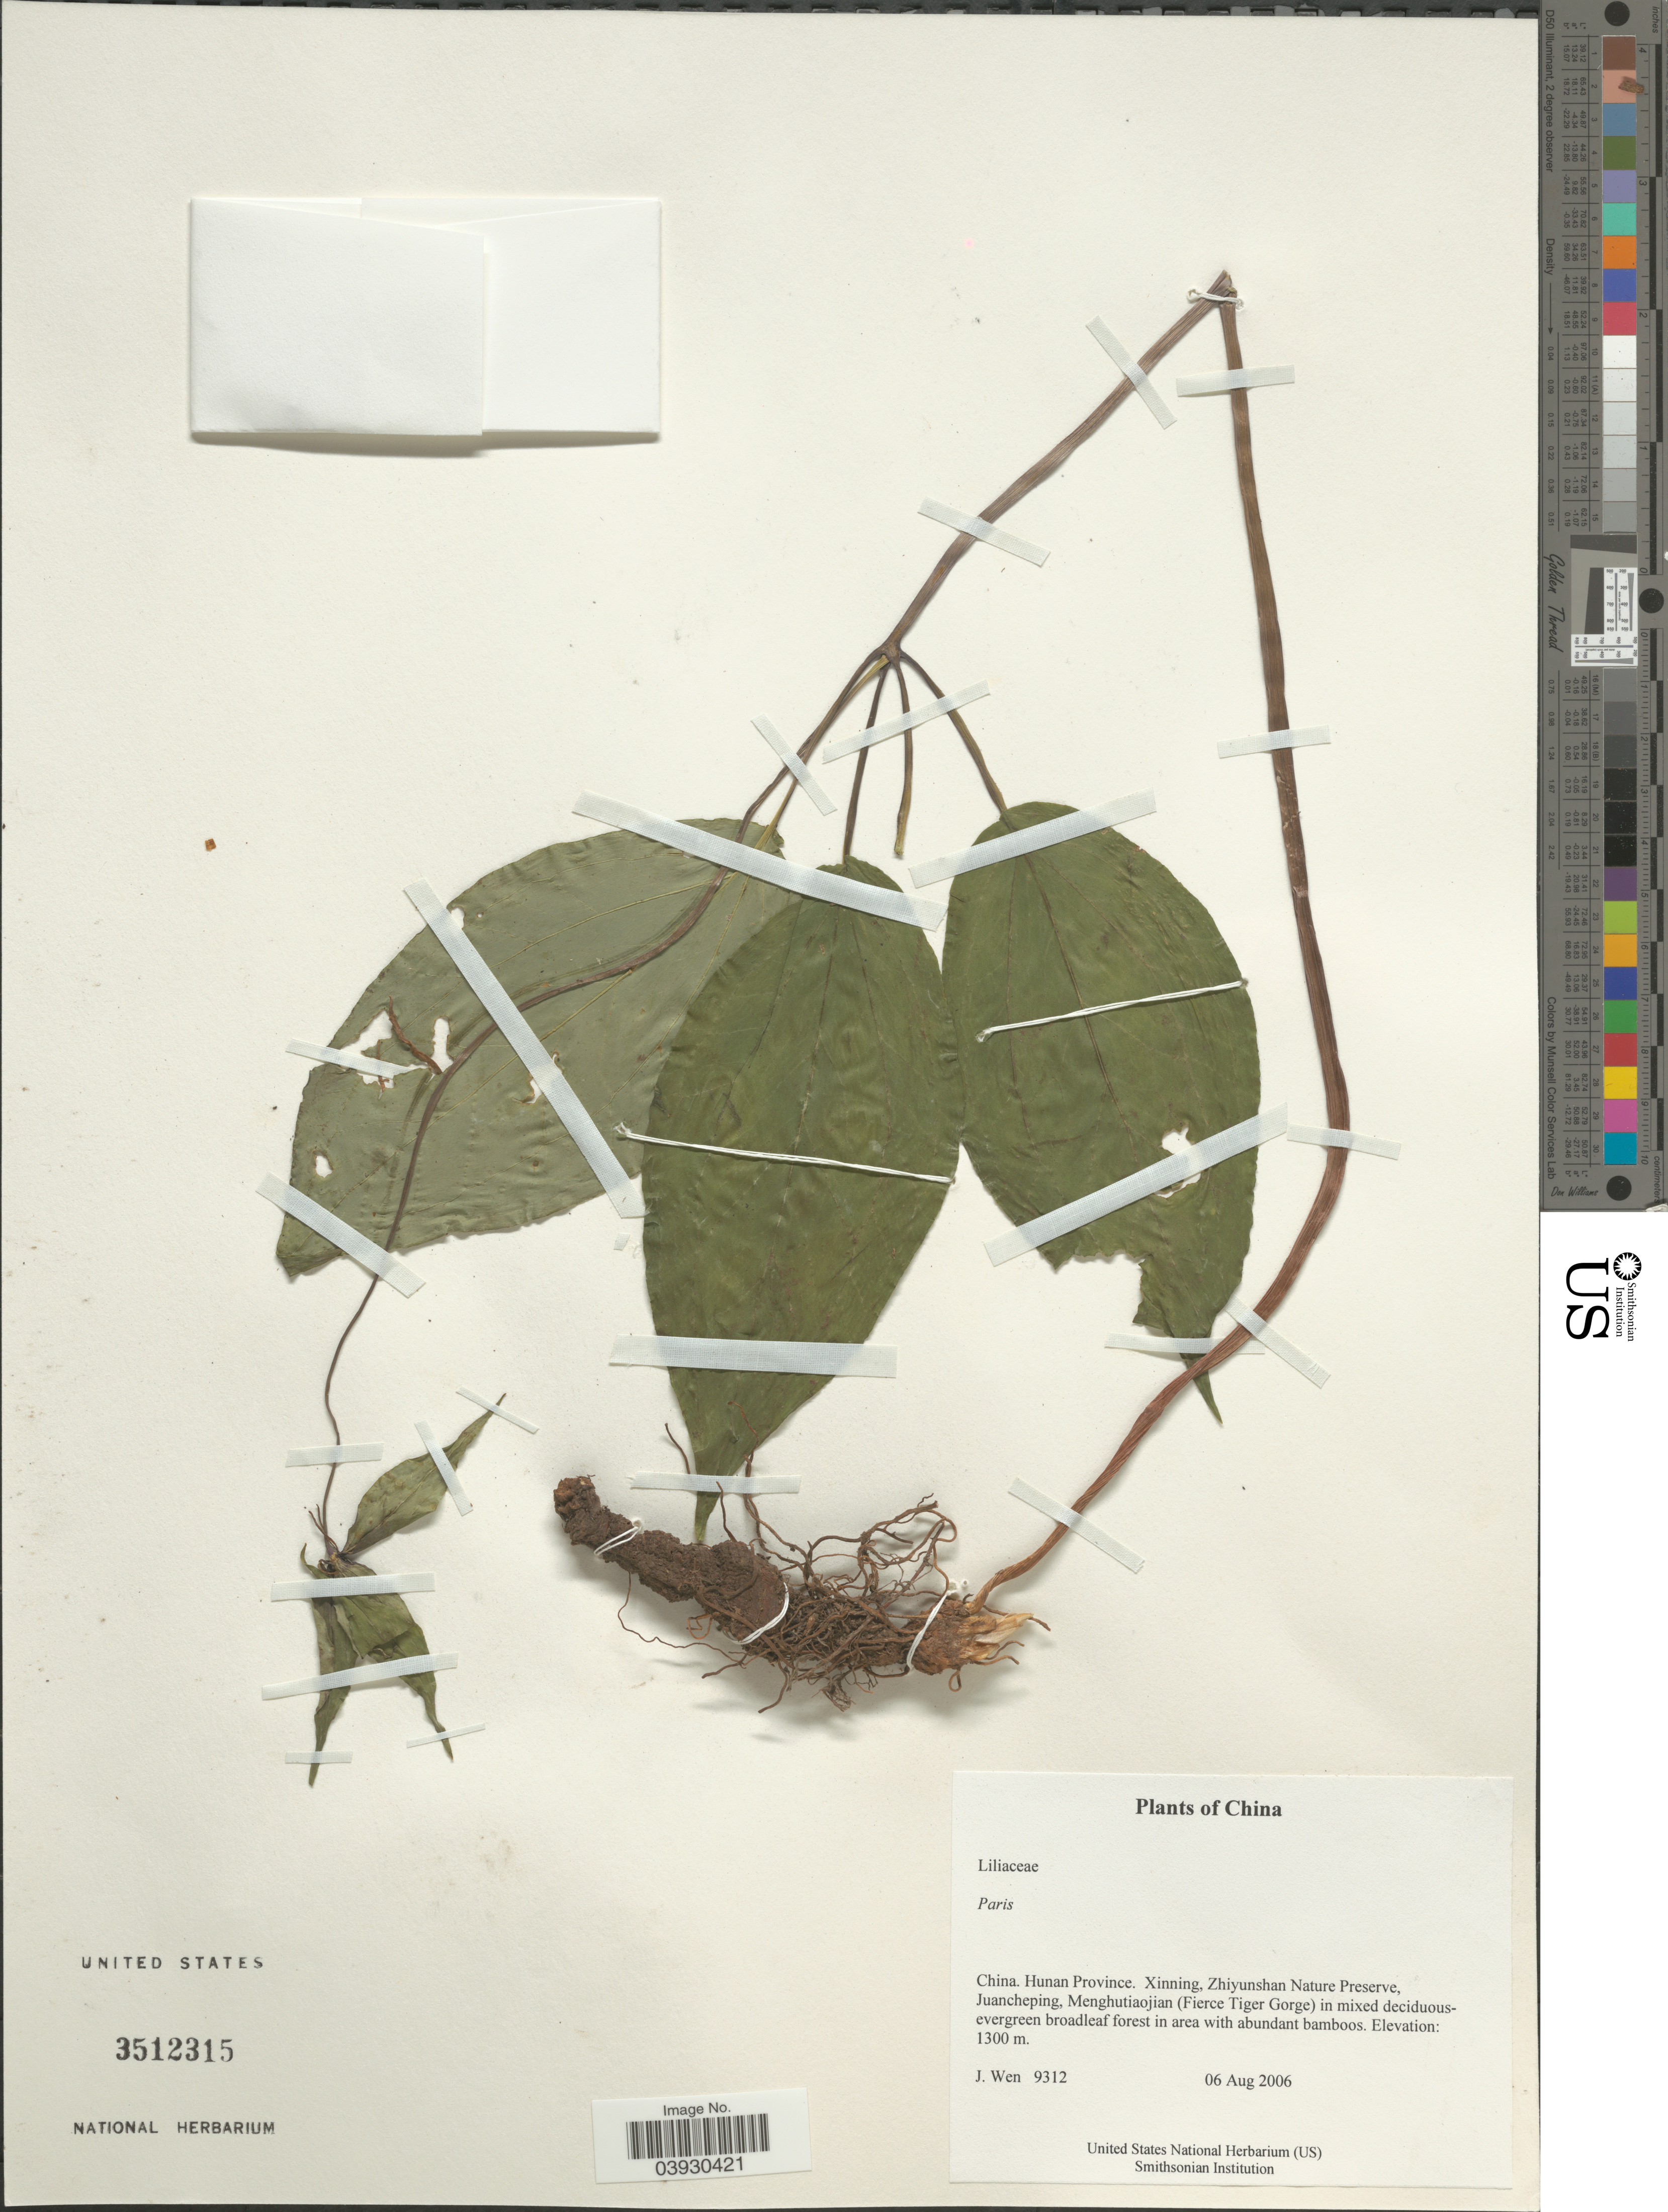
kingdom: Plantae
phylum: Tracheophyta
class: Liliopsida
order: Liliales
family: Melanthiaceae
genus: Paris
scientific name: Paris sp.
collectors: J. Wen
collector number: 9312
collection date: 2006-08-06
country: China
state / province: Hunan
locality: Xinning, Zhiyunshan Nature Preserve, Juancheping, Menghutiaojian (Fierce Tiger Gorge).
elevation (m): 1300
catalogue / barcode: US 3512315